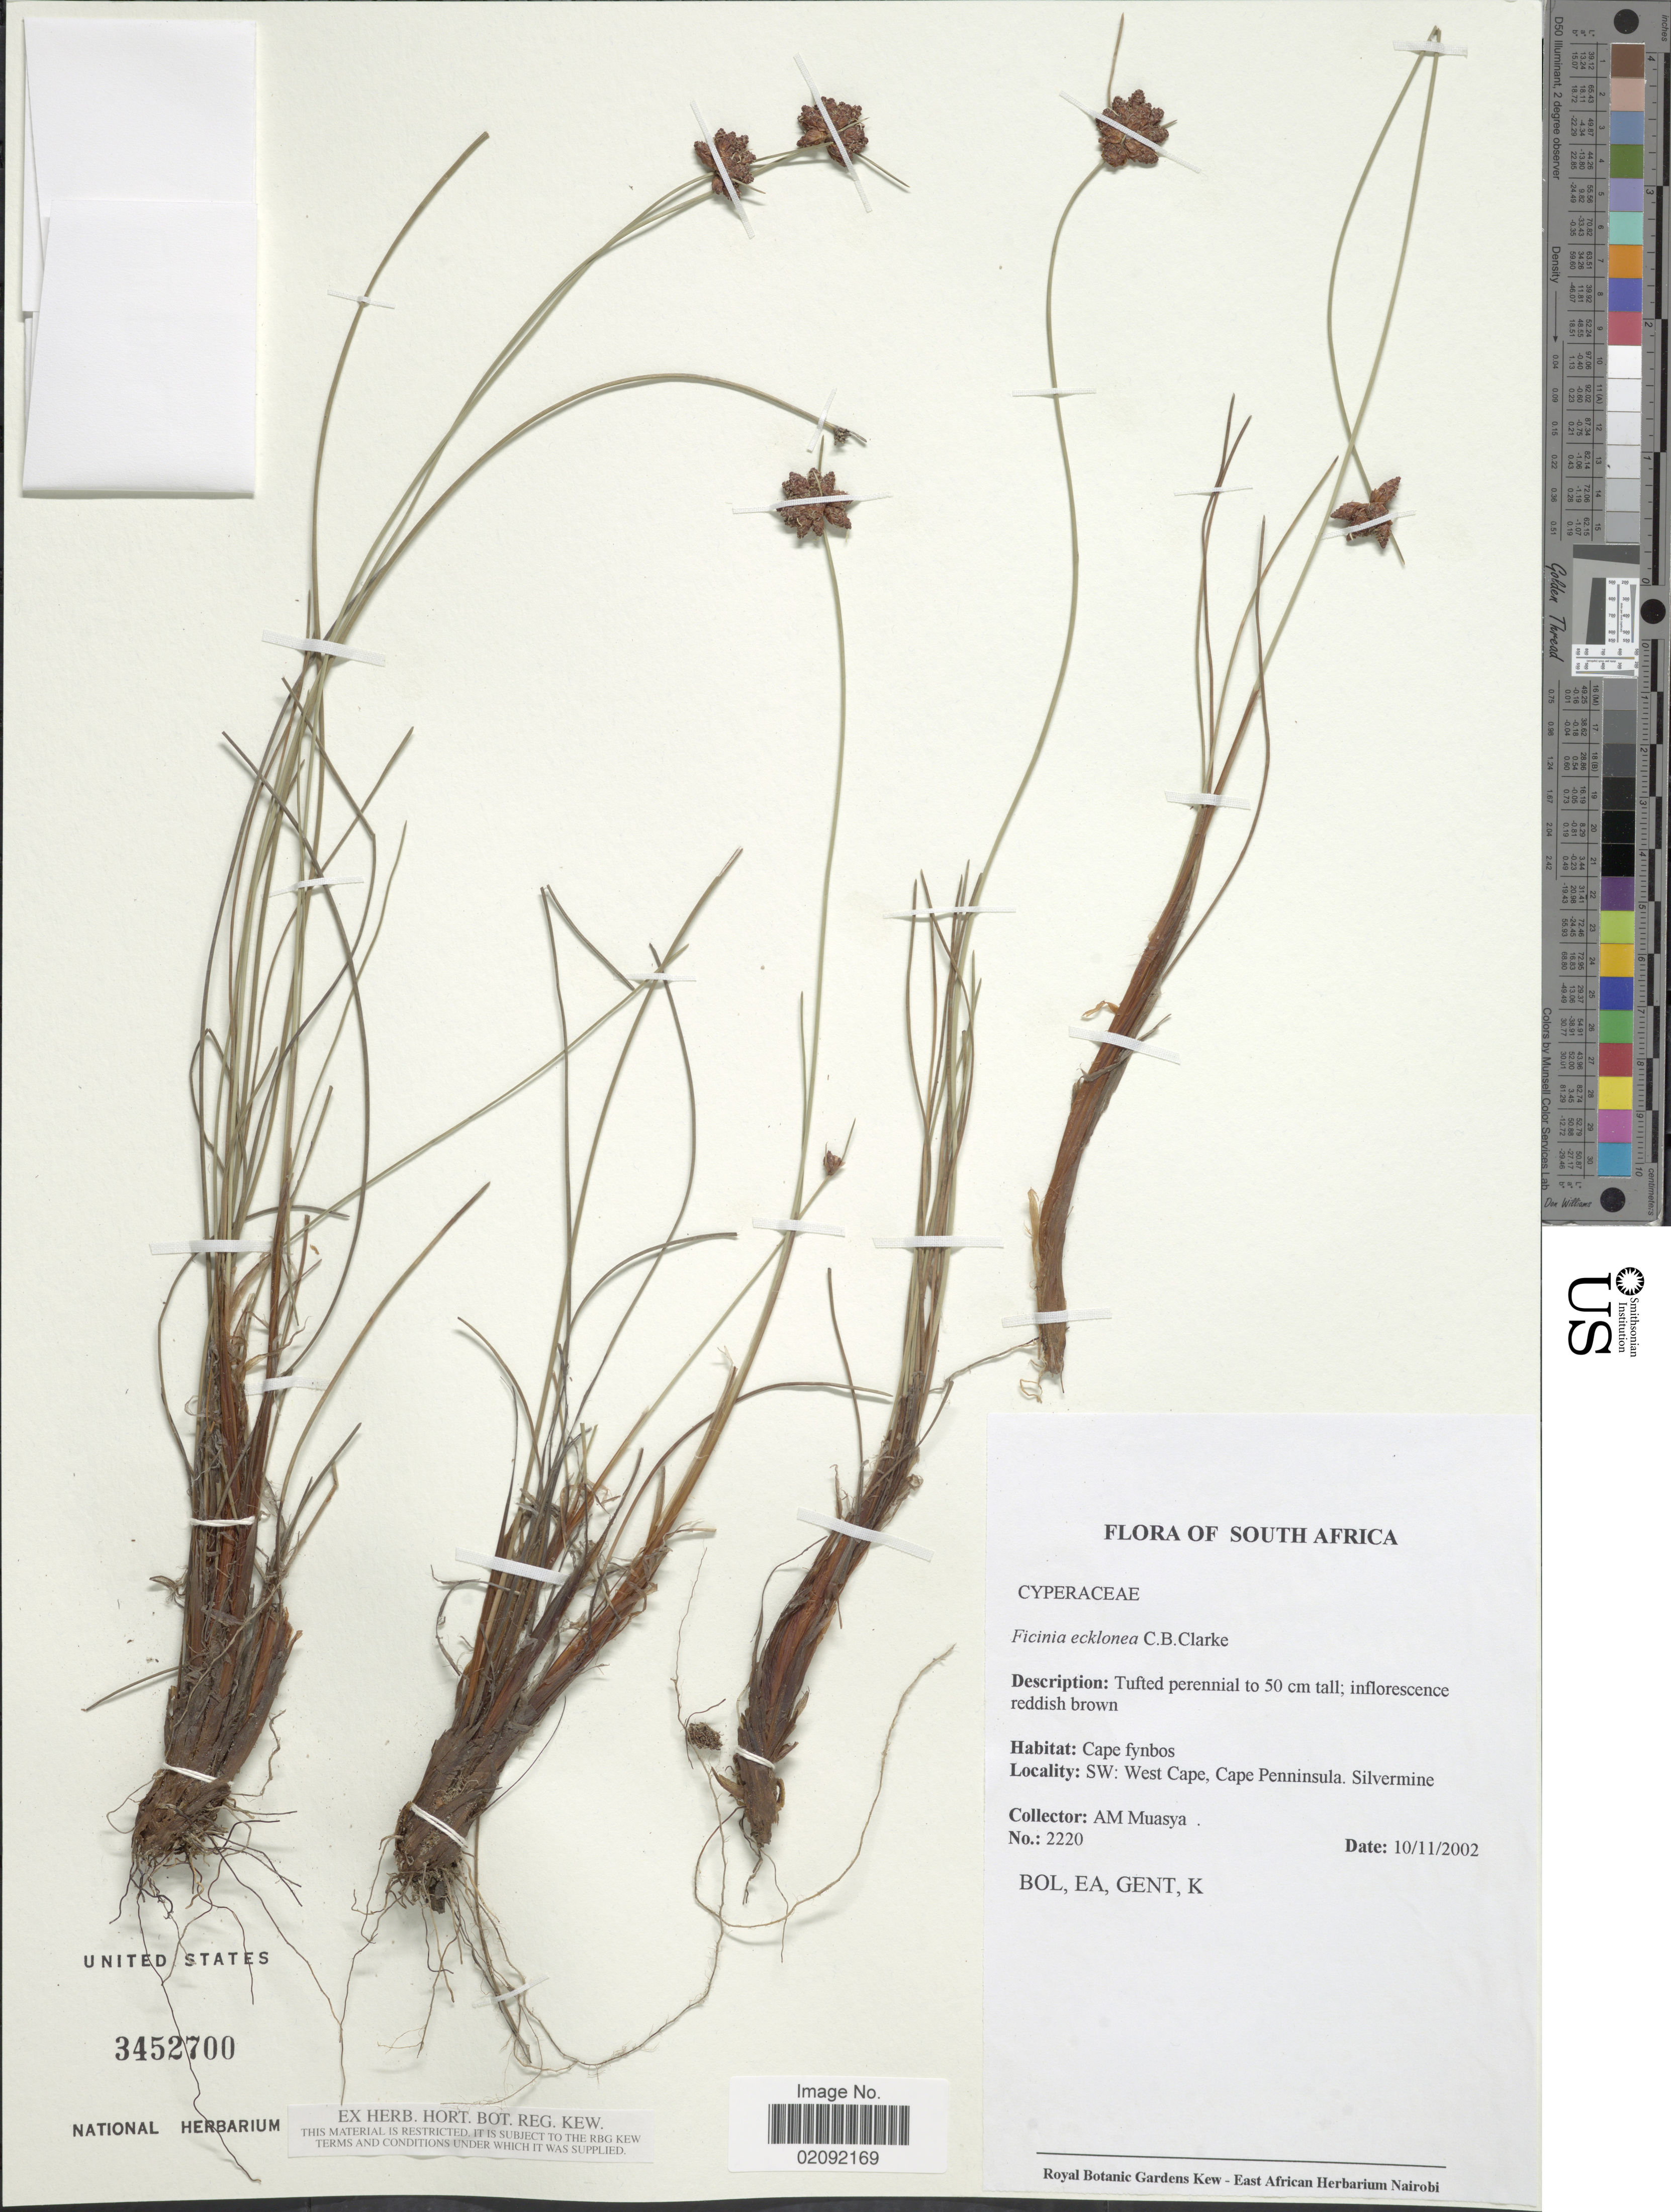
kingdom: Plantae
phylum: Tracheophyta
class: Liliopsida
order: Poales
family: Cyperaceae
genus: Ficinia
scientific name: Ficinia ecklonea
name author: (Steudel) Nees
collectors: A. Muasya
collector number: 2220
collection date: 2002-11-10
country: South Africa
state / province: Western Cape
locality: SW: Cape Peninsula, Silvermine, Cape fynbos.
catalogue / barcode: US 3452700